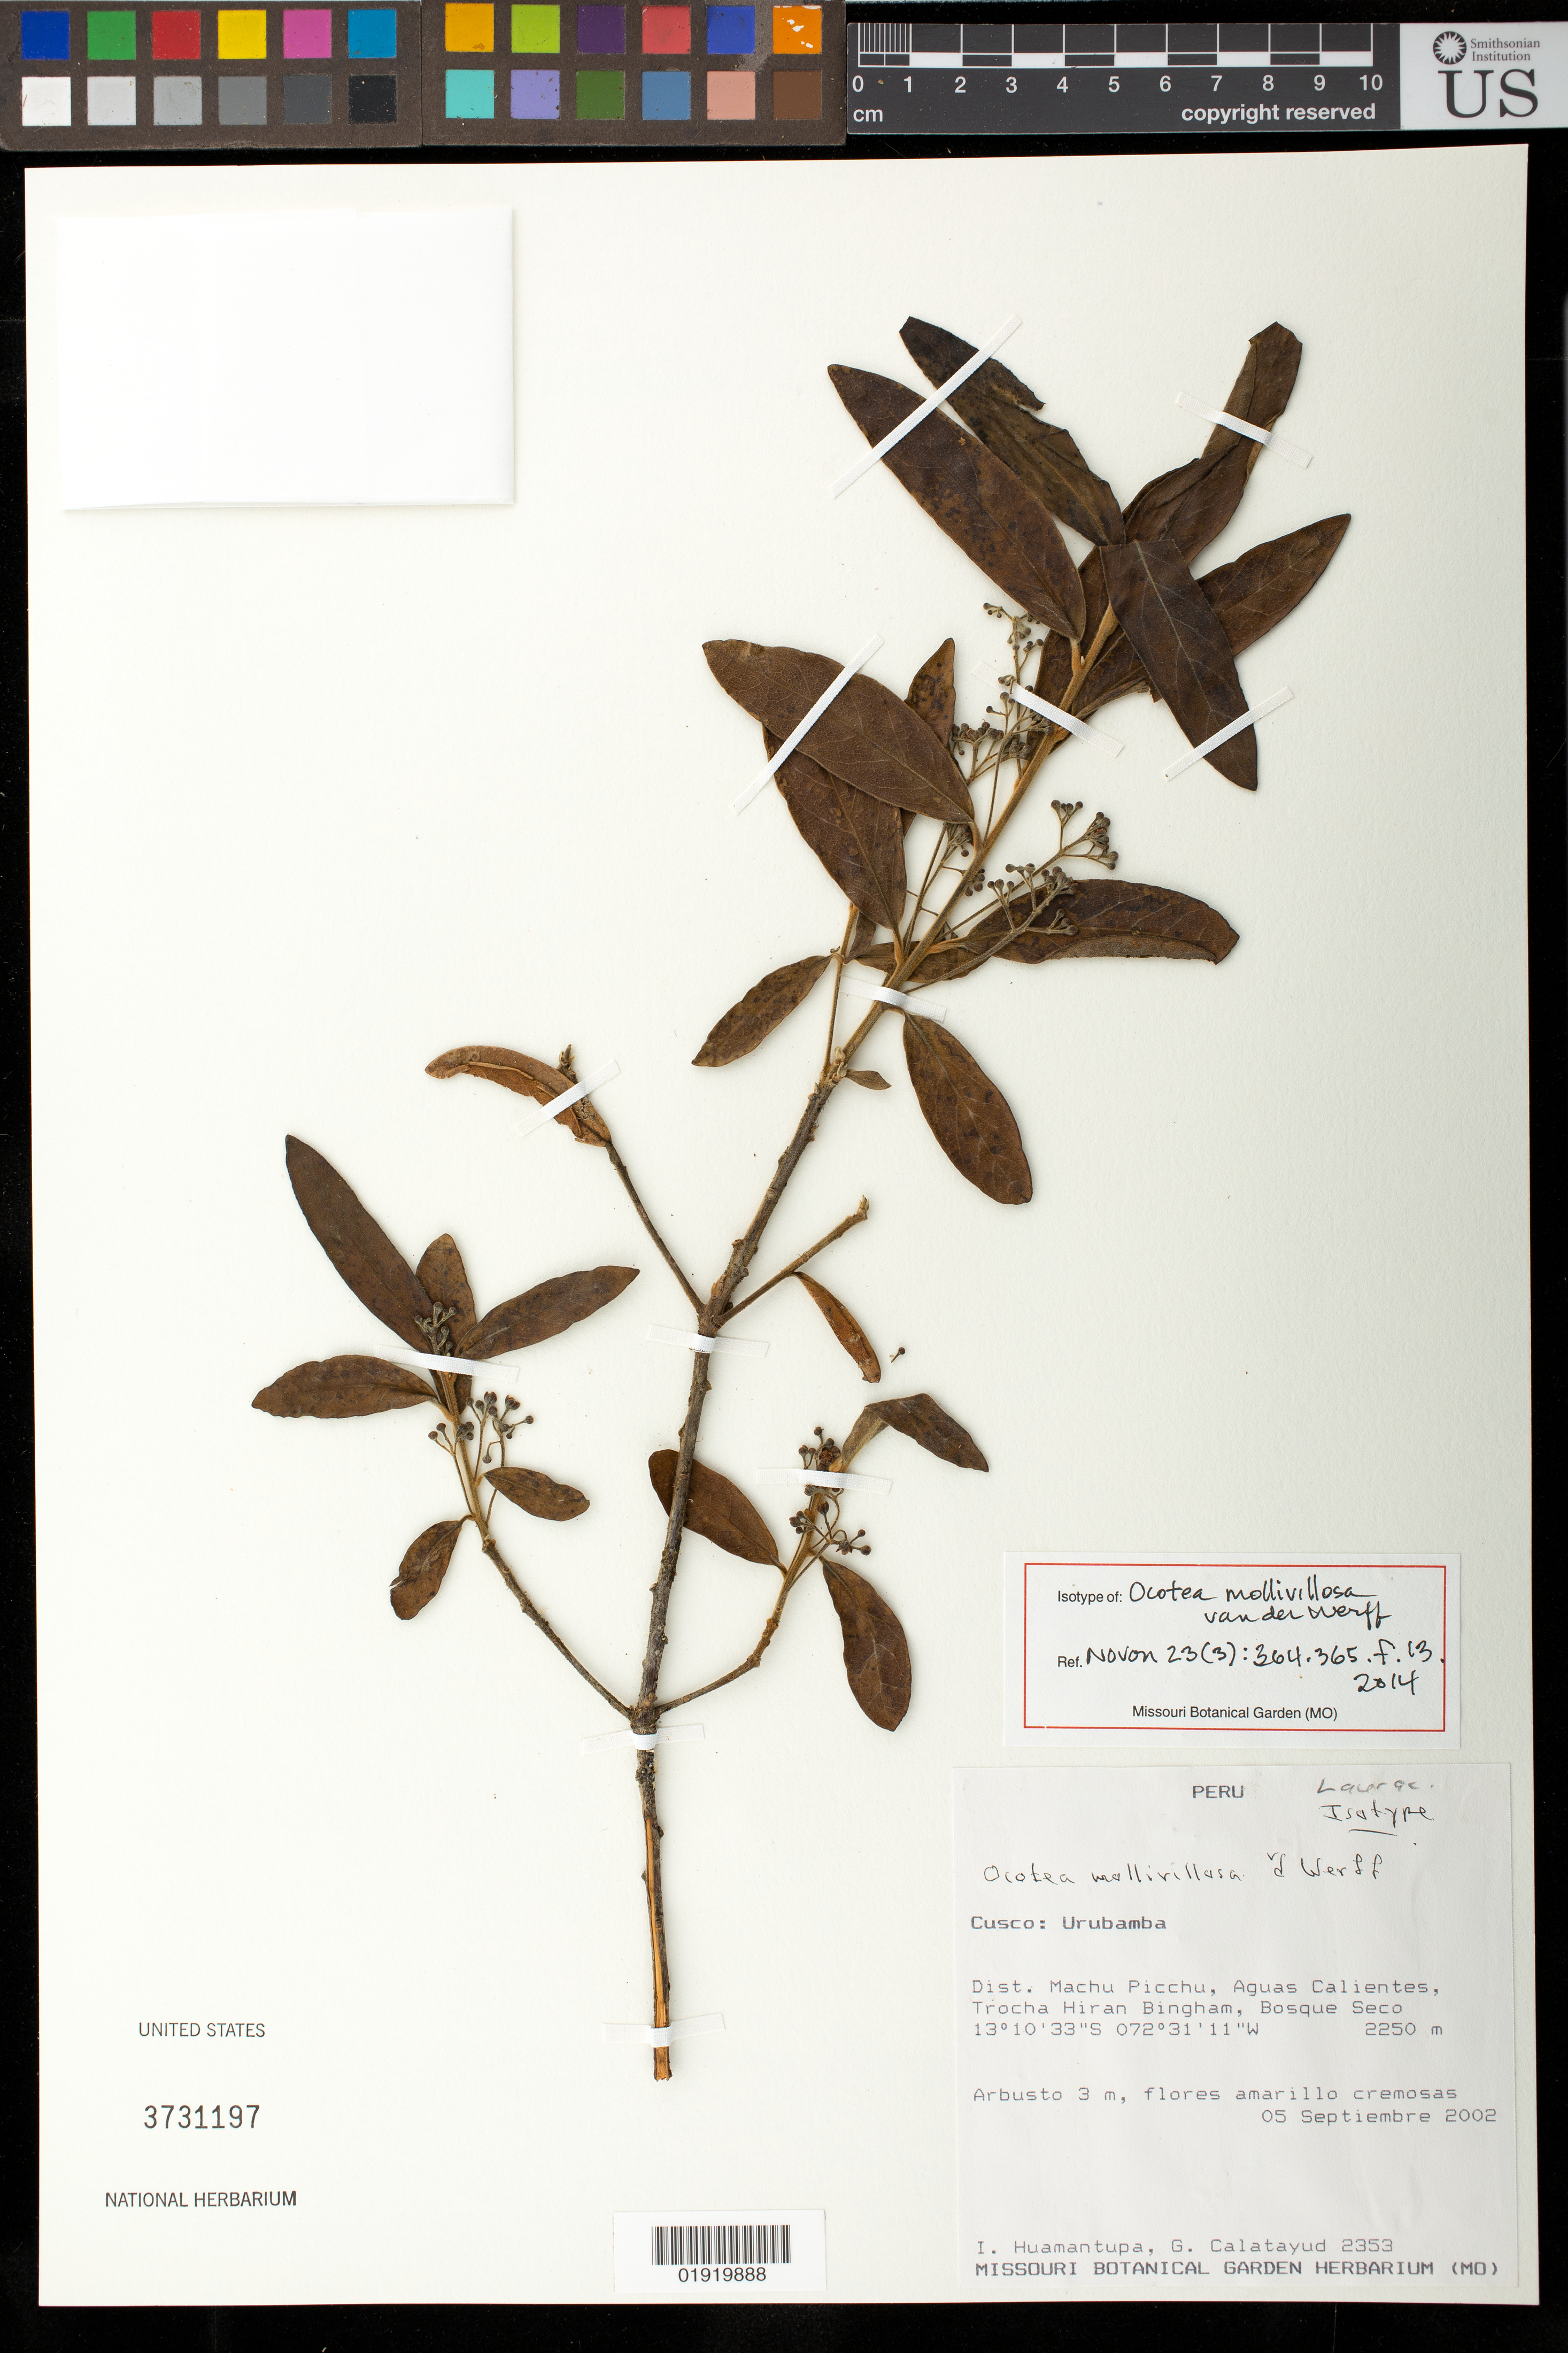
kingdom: Plantae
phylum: Tracheophyta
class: Magnoliopsida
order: Laurales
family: Lauraceae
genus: Ocotea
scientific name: Ocotea mollivillosa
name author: van der Werff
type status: Isotype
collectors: I. Huamantupa & G. Calatayud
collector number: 2353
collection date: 2002-09-05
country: Peru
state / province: Cusco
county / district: Urubamba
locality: Cusco: Urubamba. Dist. Machu Picchu, Aguas Calientes, Trocha Hiran Bingham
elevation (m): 2250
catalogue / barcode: US 3731197